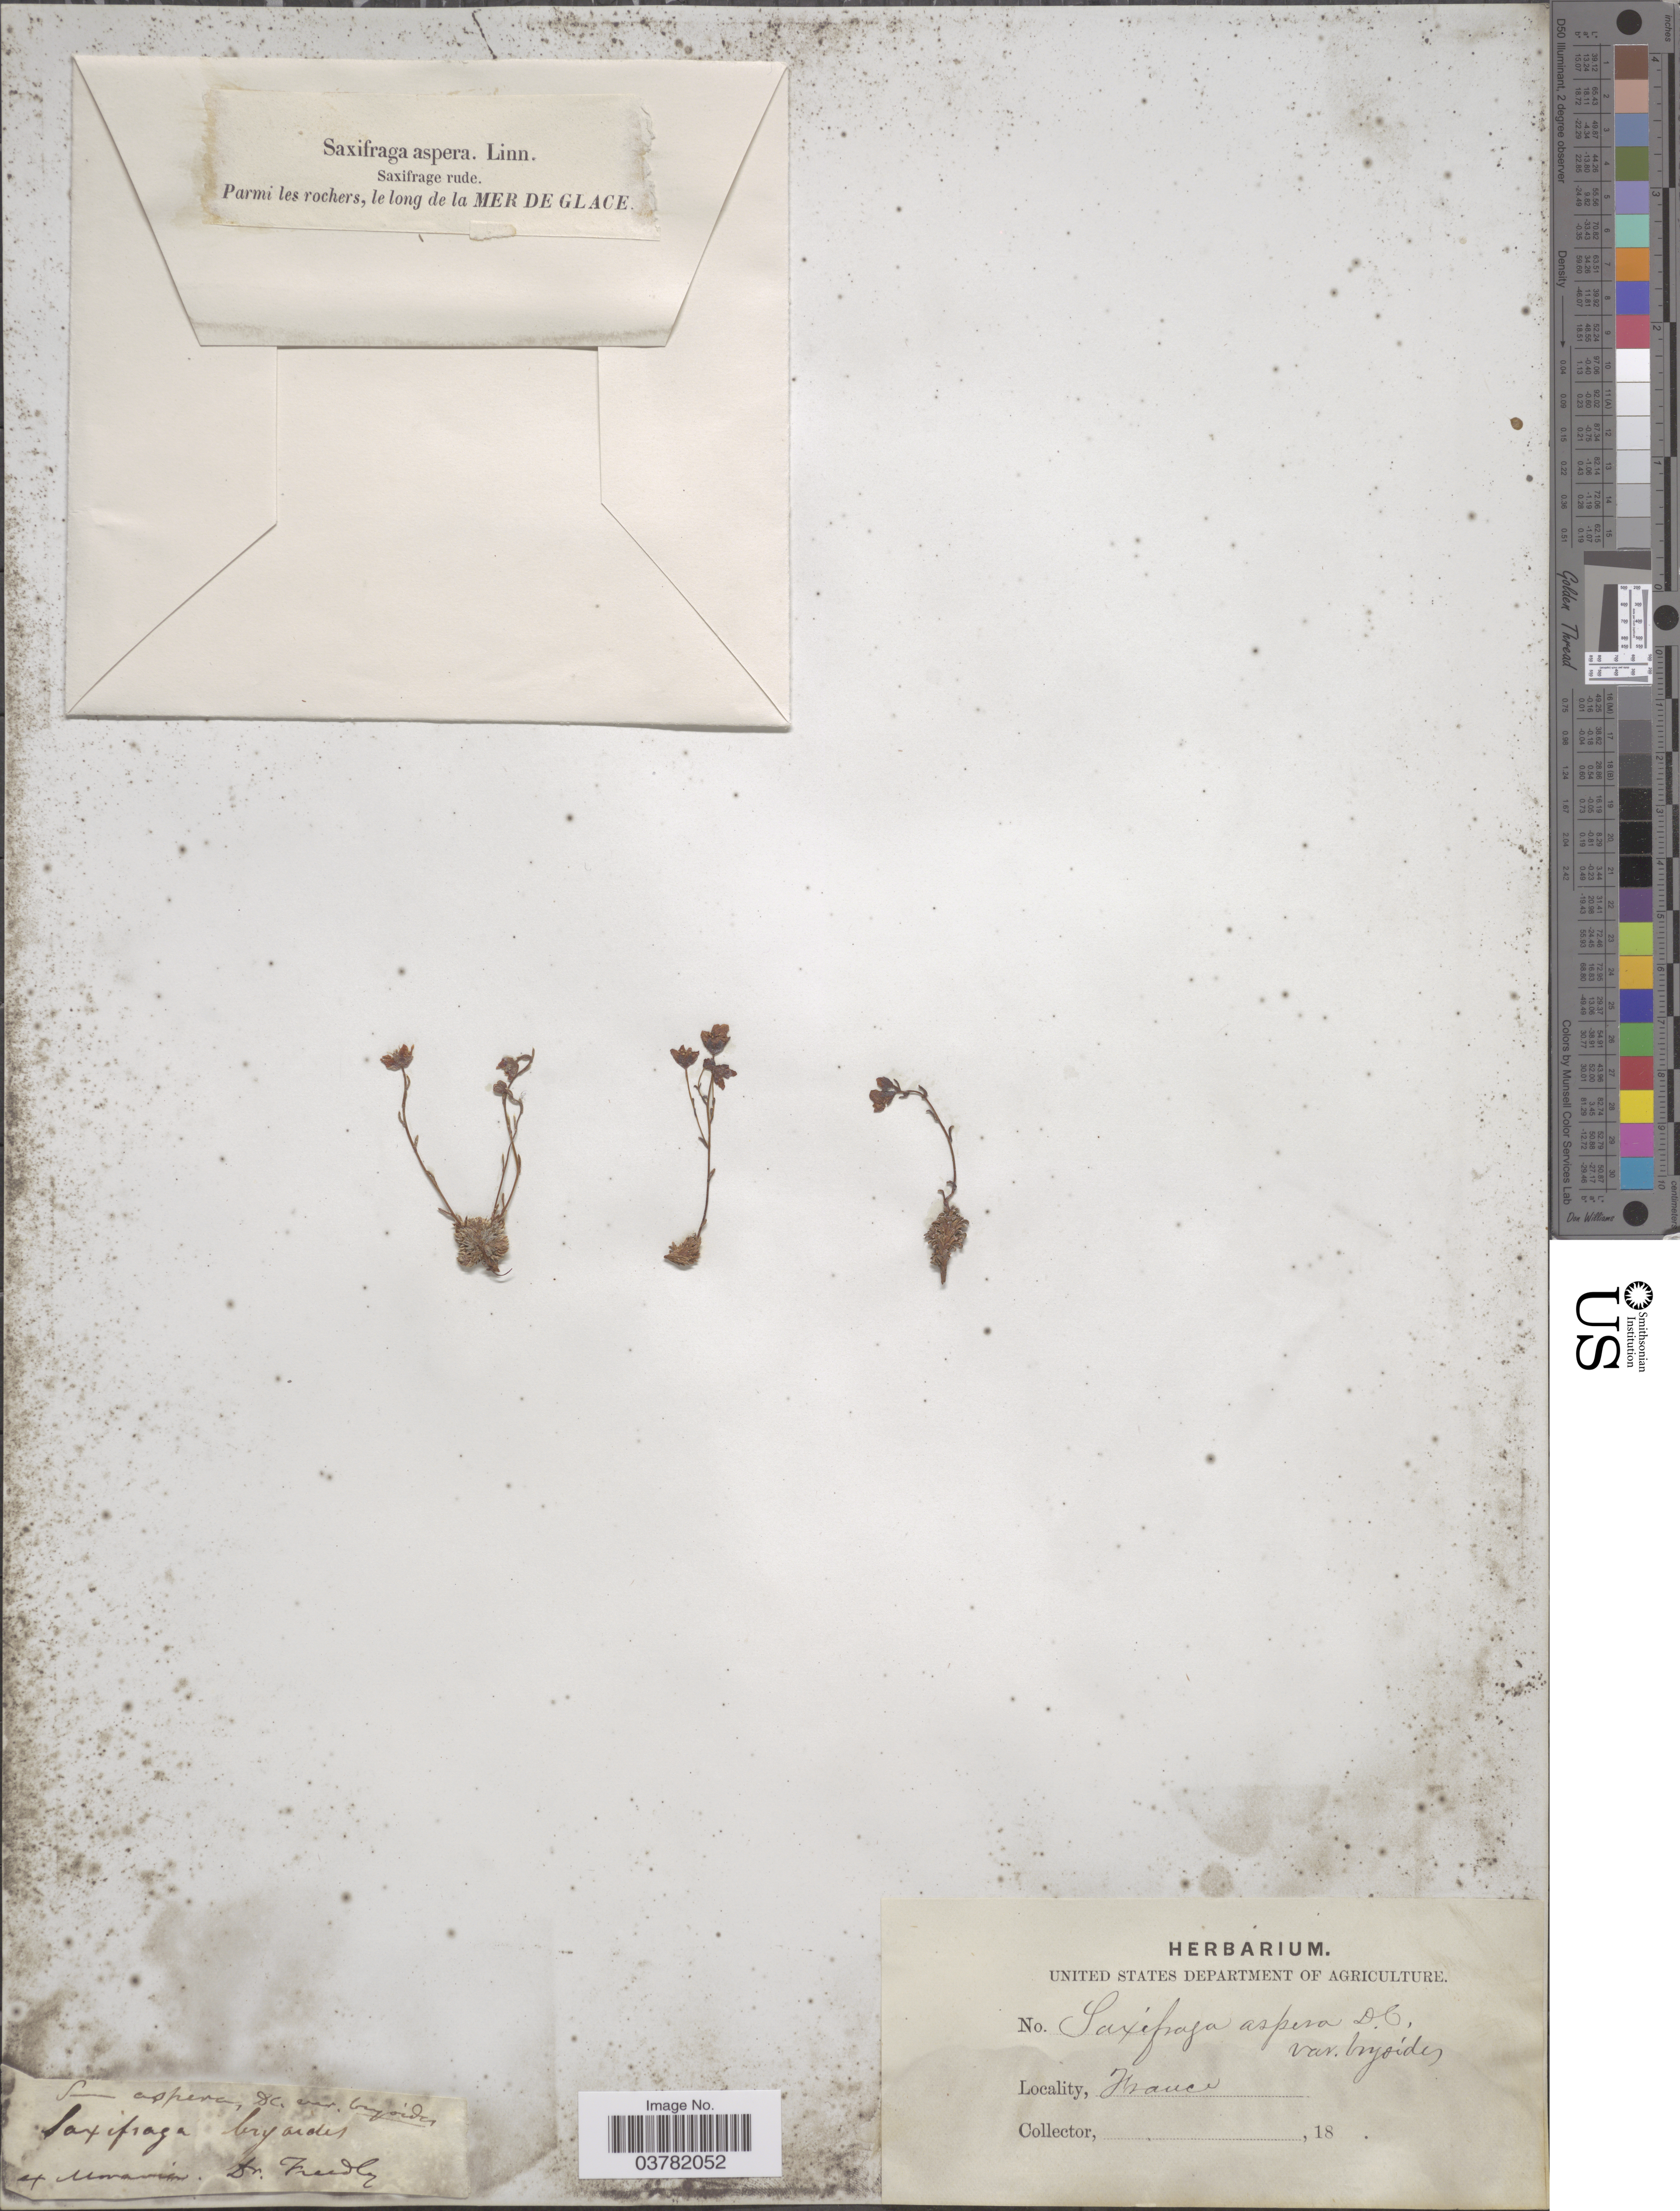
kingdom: Plantae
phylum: Tracheophyta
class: Magnoliopsida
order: Saxifragales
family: Saxifragaceae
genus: Saxifraga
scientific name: Saxifraga aspera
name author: L.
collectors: Frendly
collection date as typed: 18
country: France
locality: Parmi les rochers, le long de la Mer de Glace.